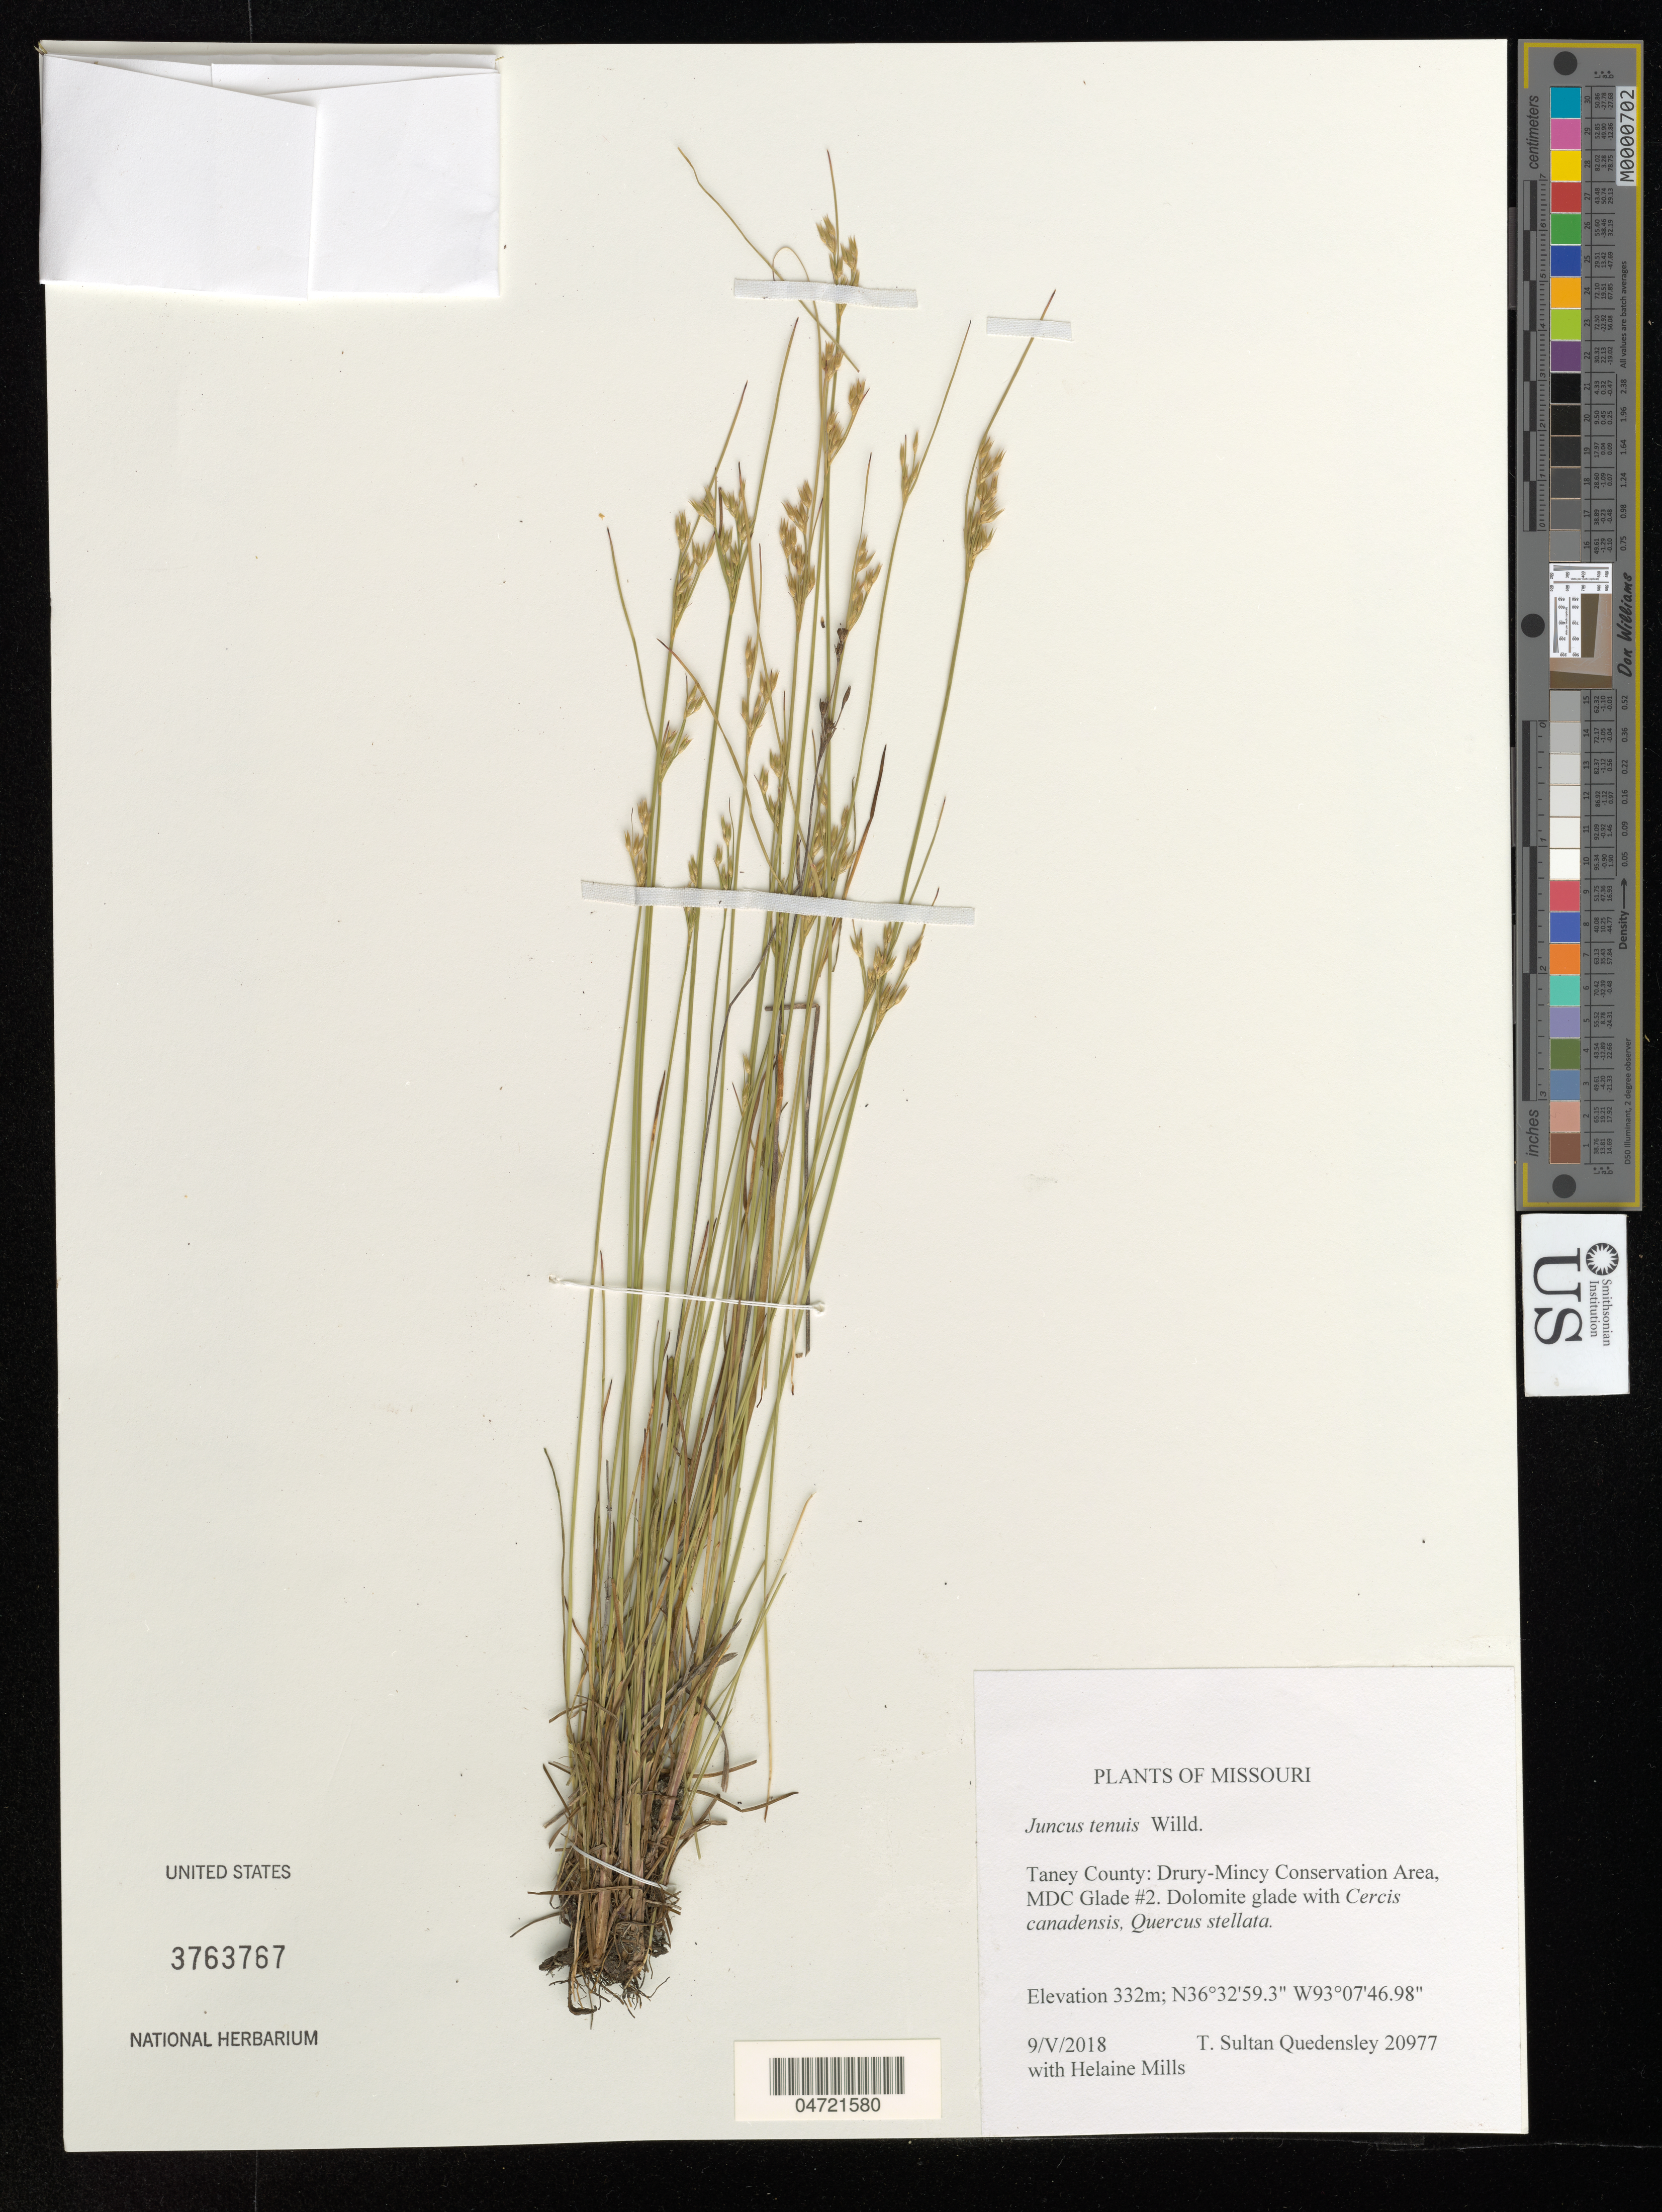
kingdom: Plantae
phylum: Tracheophyta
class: Liliopsida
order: Poales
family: Juncaceae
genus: Juncus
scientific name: Juncus tenuis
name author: Willd.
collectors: T. S. Quedensley & H. Mills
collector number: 20977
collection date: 2018-05-09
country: United States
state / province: Missouri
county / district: Taney County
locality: Drury-Mincy Conservation Area, MDC Glade #2.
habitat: Dolomite glade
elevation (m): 332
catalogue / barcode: US 3763767